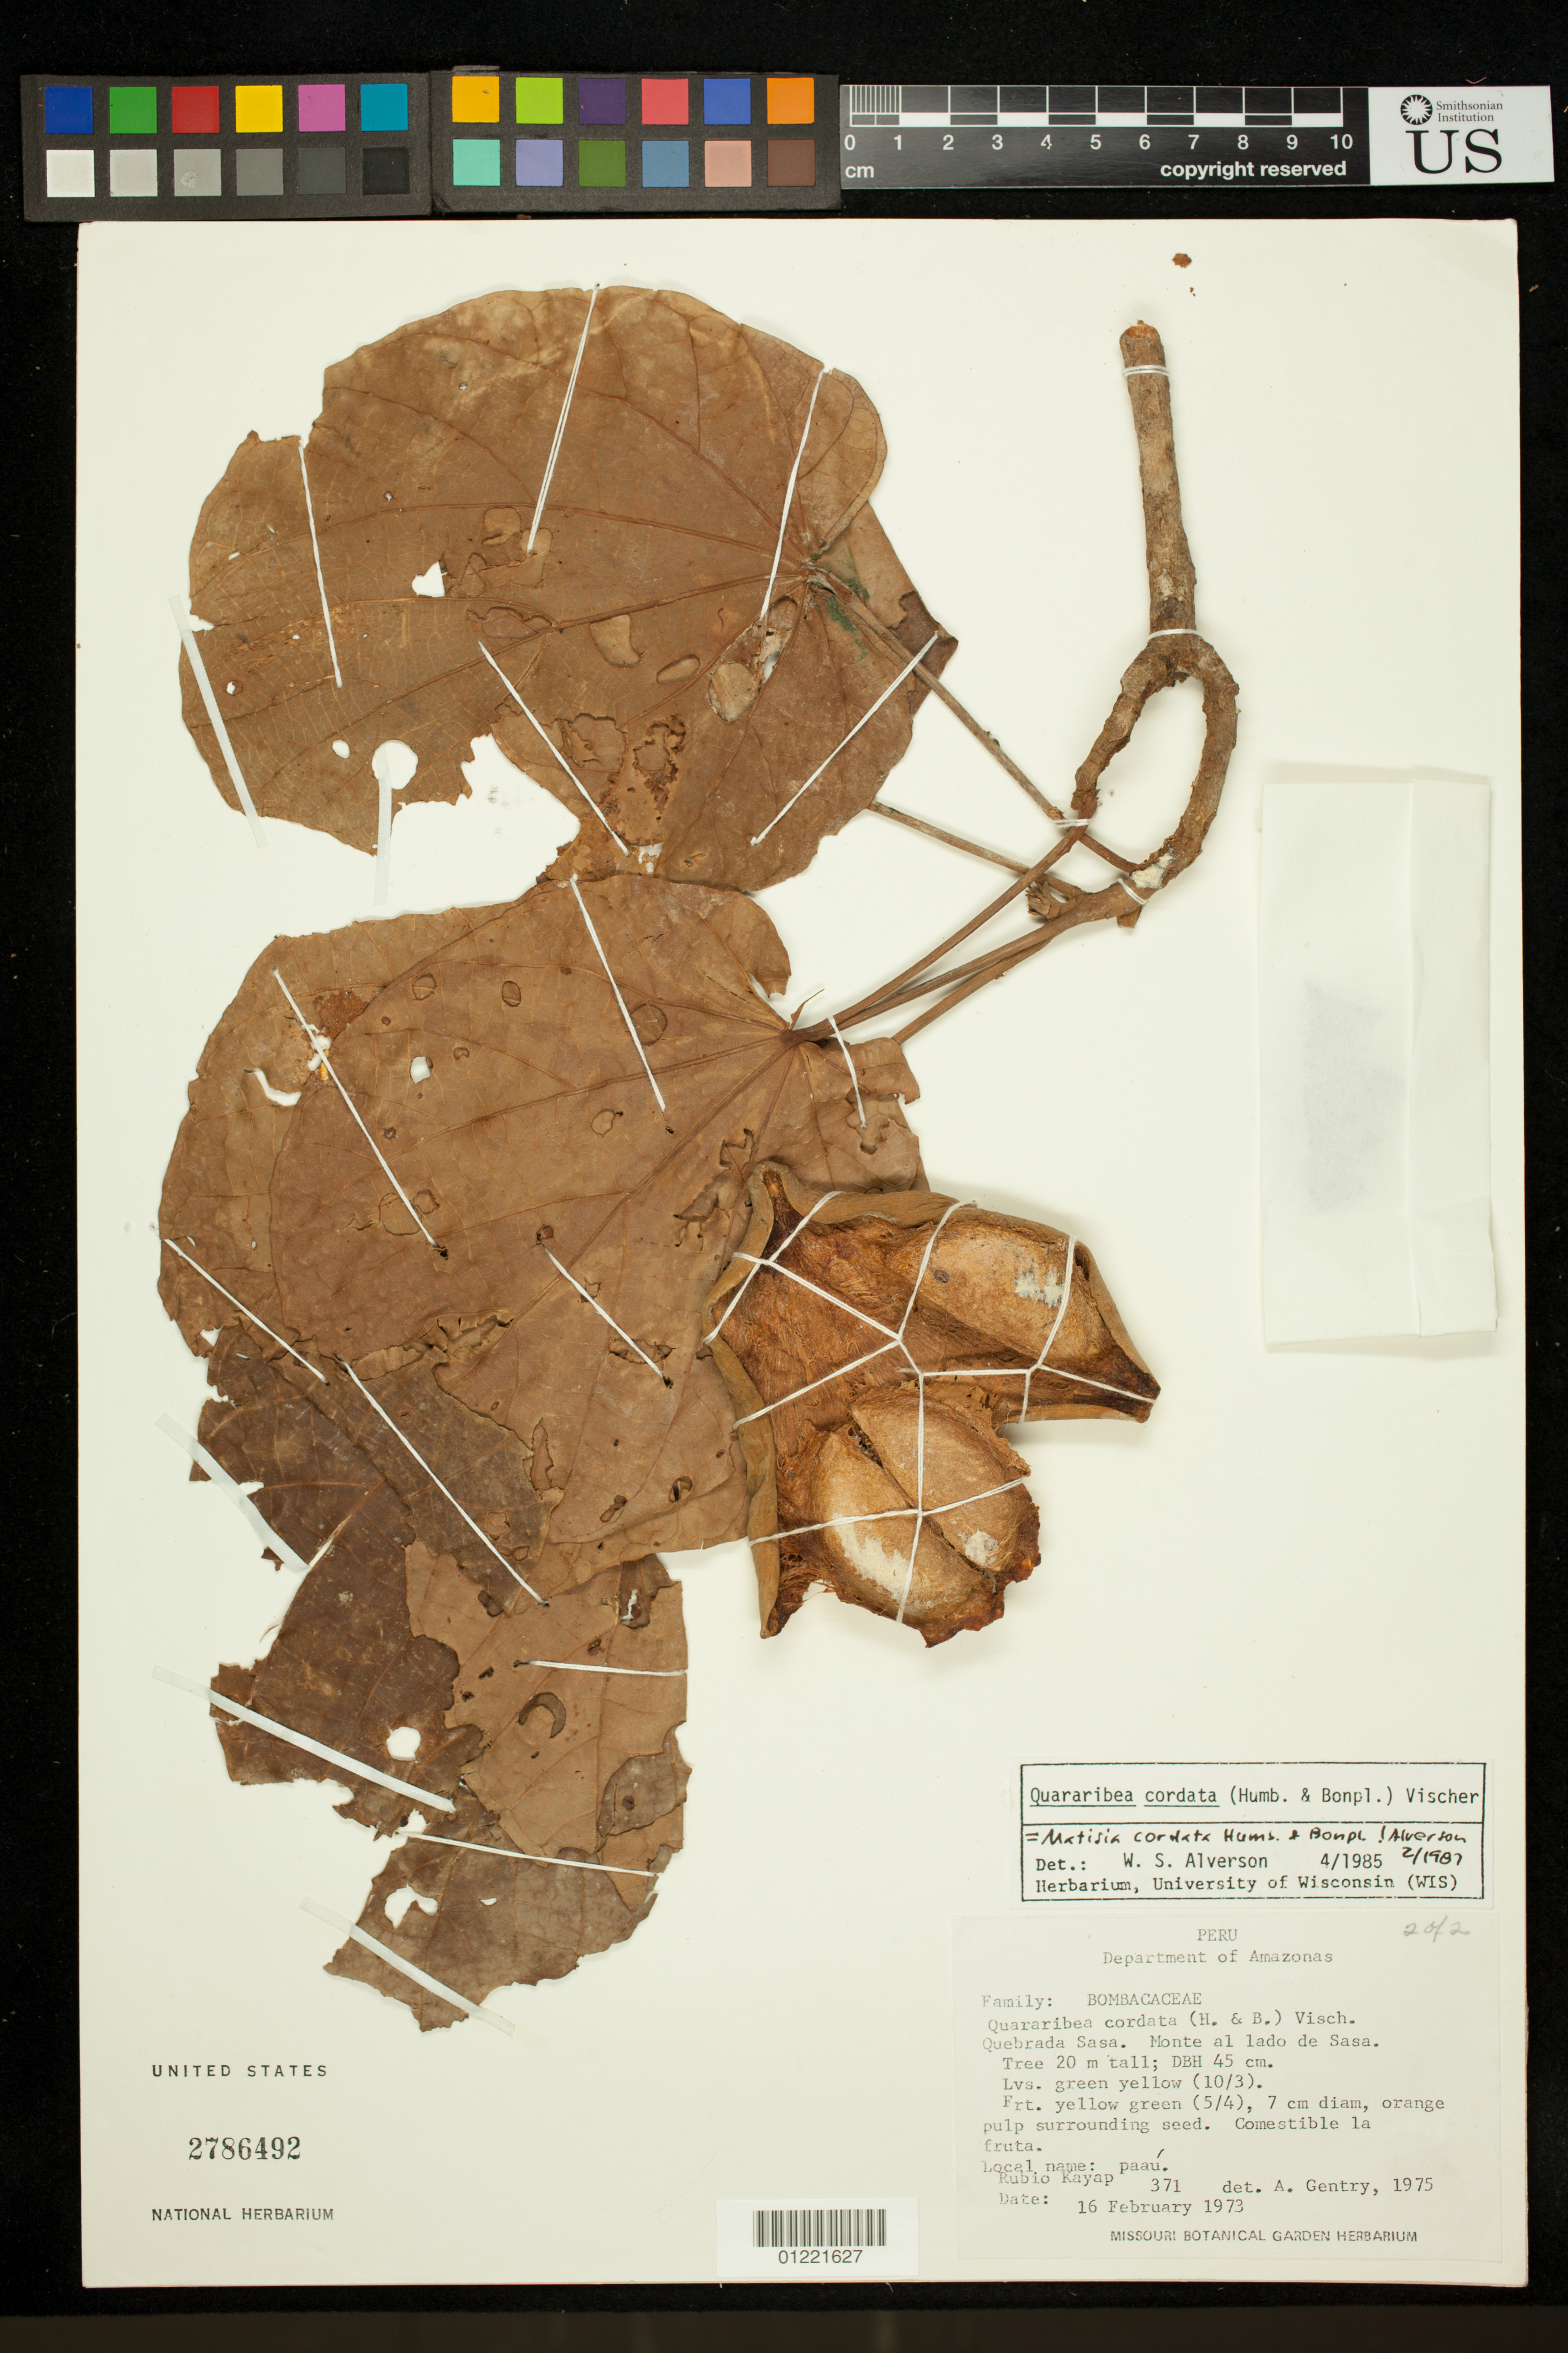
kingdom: Plantae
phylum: Tracheophyta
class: Magnoliopsida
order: Malvales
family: Malvaceae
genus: Matisia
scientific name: Matisia cordata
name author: Humb. & Bonpl.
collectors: R. Kayap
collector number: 371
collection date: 1973-02-16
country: Peru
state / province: Amazonas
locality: Quebrada Sasa. Monte al lado de Sasa.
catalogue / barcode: US 2786492